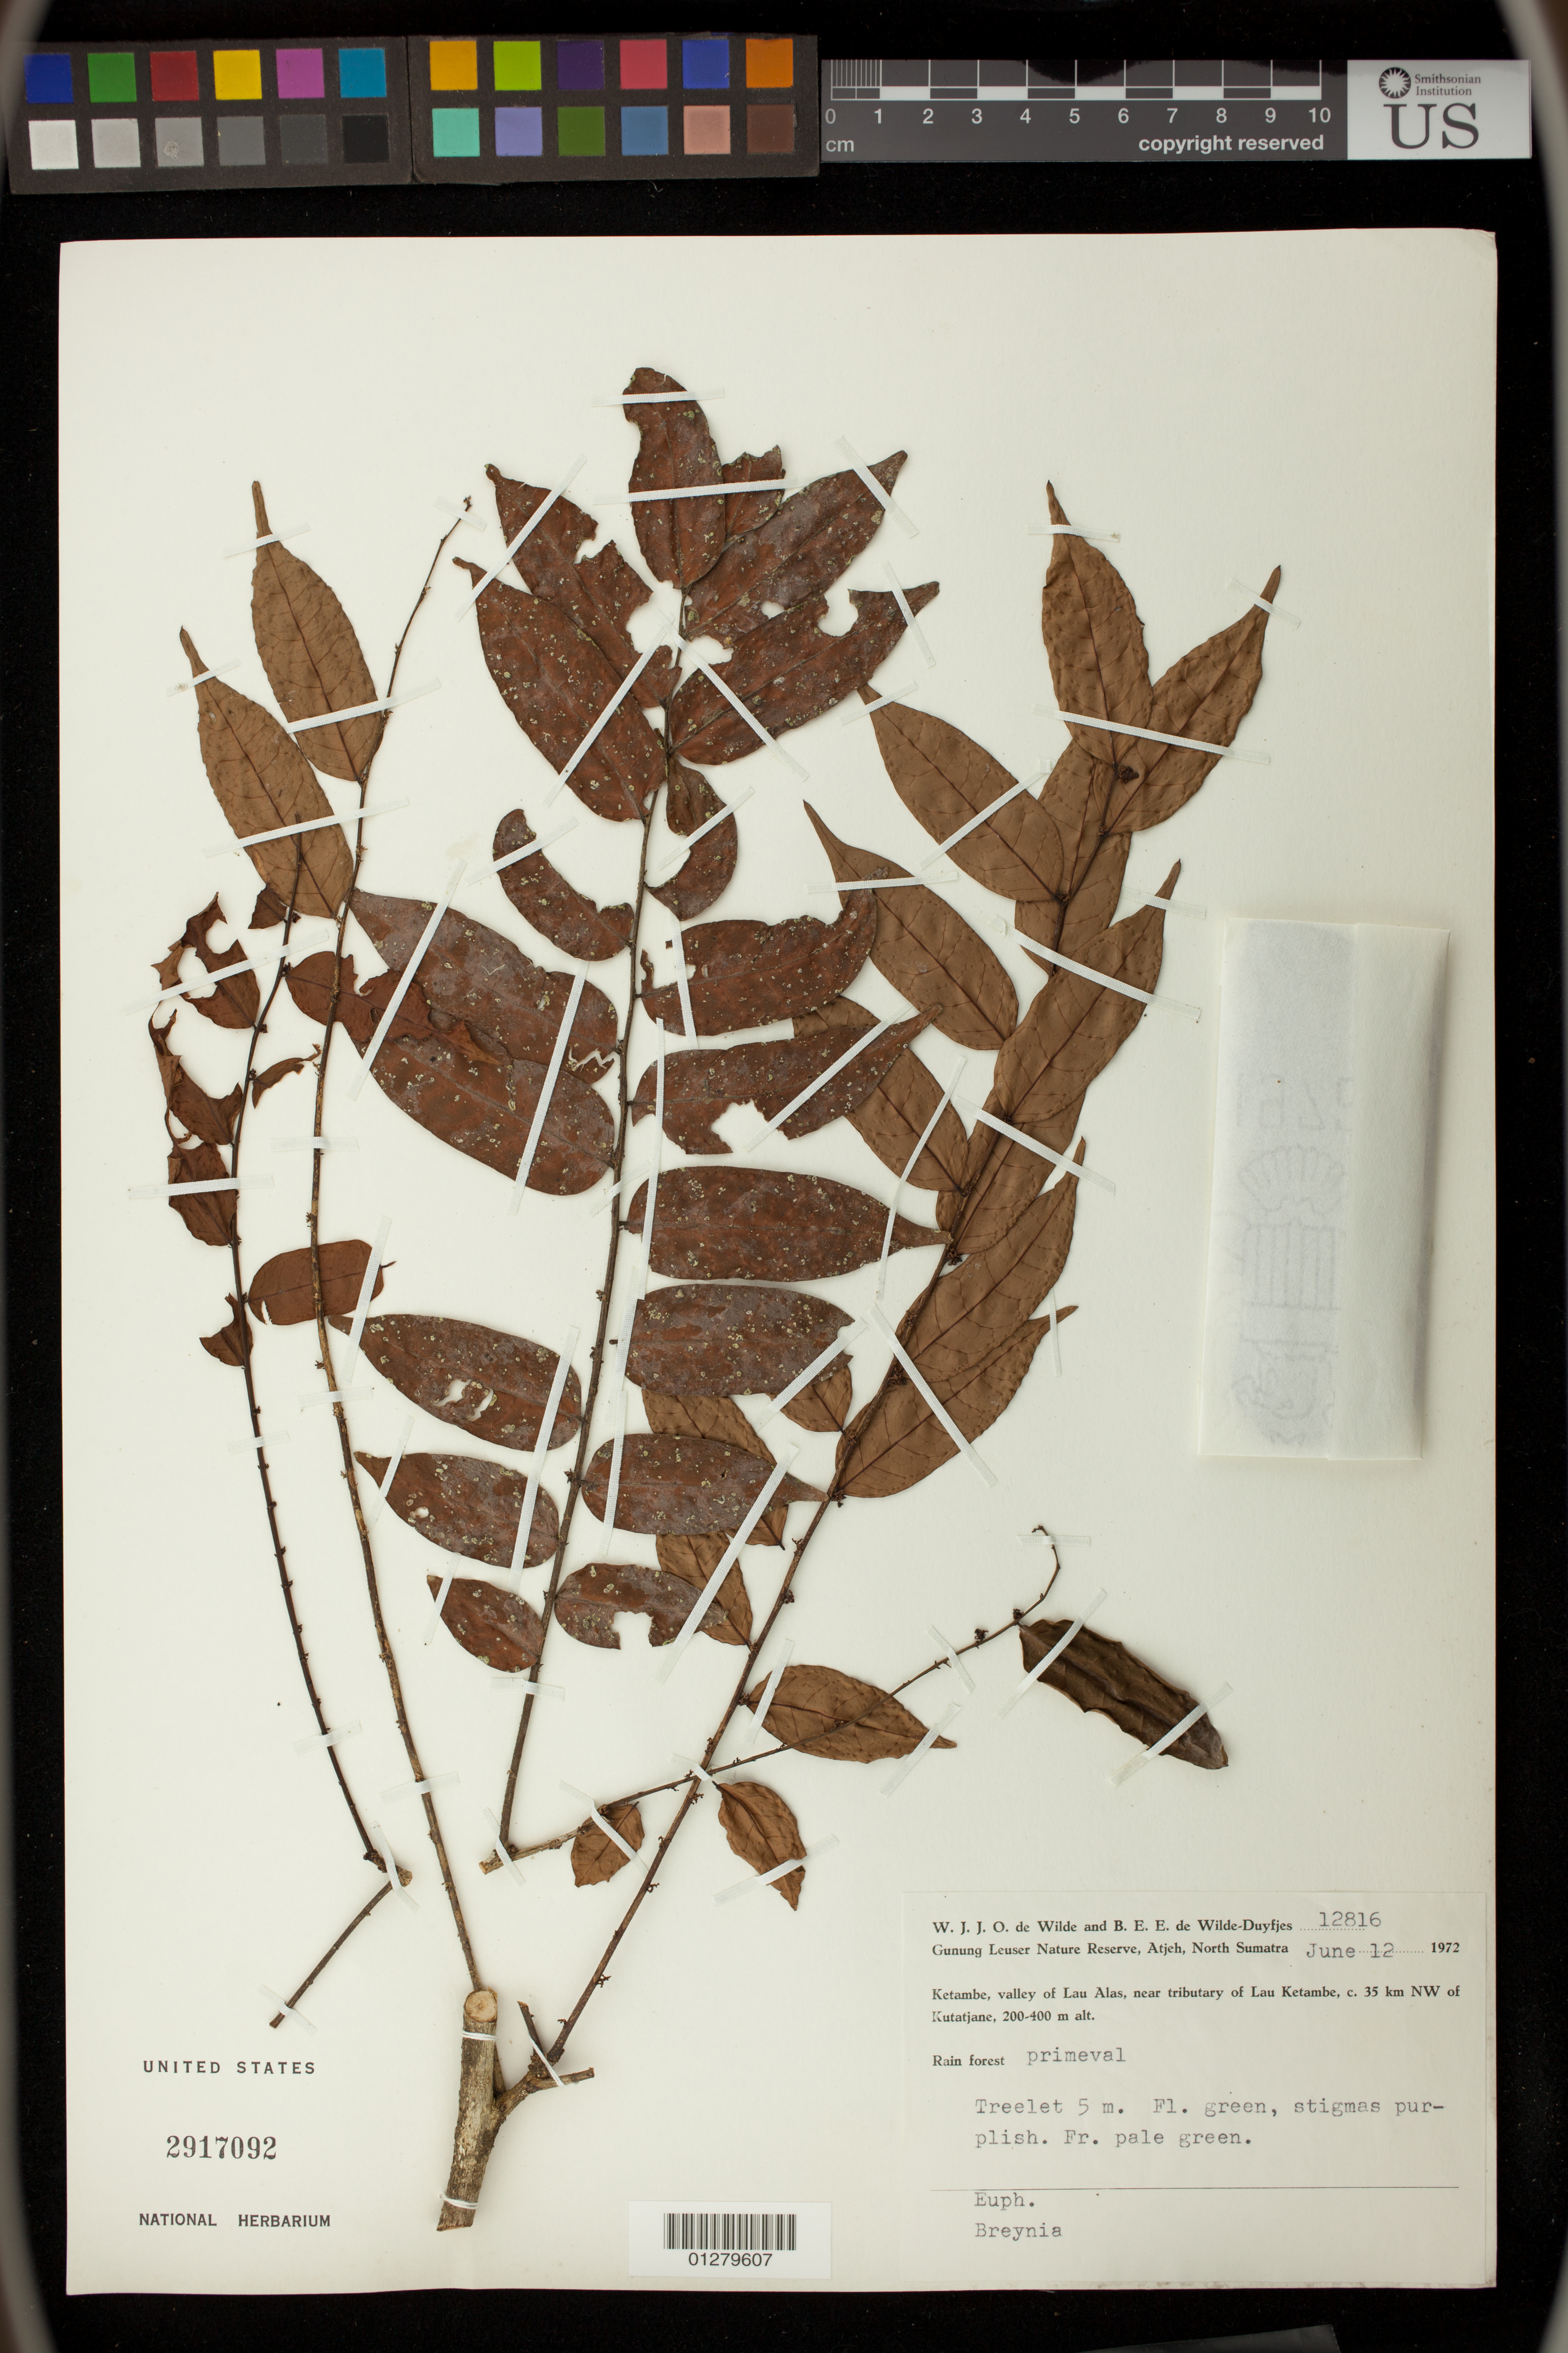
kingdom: Plantae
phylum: Tracheophyta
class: Magnoliopsida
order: Malpighiales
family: Phyllanthaceae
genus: Breynia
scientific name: Breynia sp.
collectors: W. J. de Wilde & B. E. de Wilde-Duyfjes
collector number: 12816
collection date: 1972-06-12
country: Indonesia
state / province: Sumatra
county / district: Aceh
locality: Gunung Leuser Nature Reserve, Atjeh, North Sumatra. Ketambe, valley of Lau Alas, near tributary of Lau Ketambe, c. 35 km NW of Kutatjane.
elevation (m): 200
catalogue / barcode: US 2917092